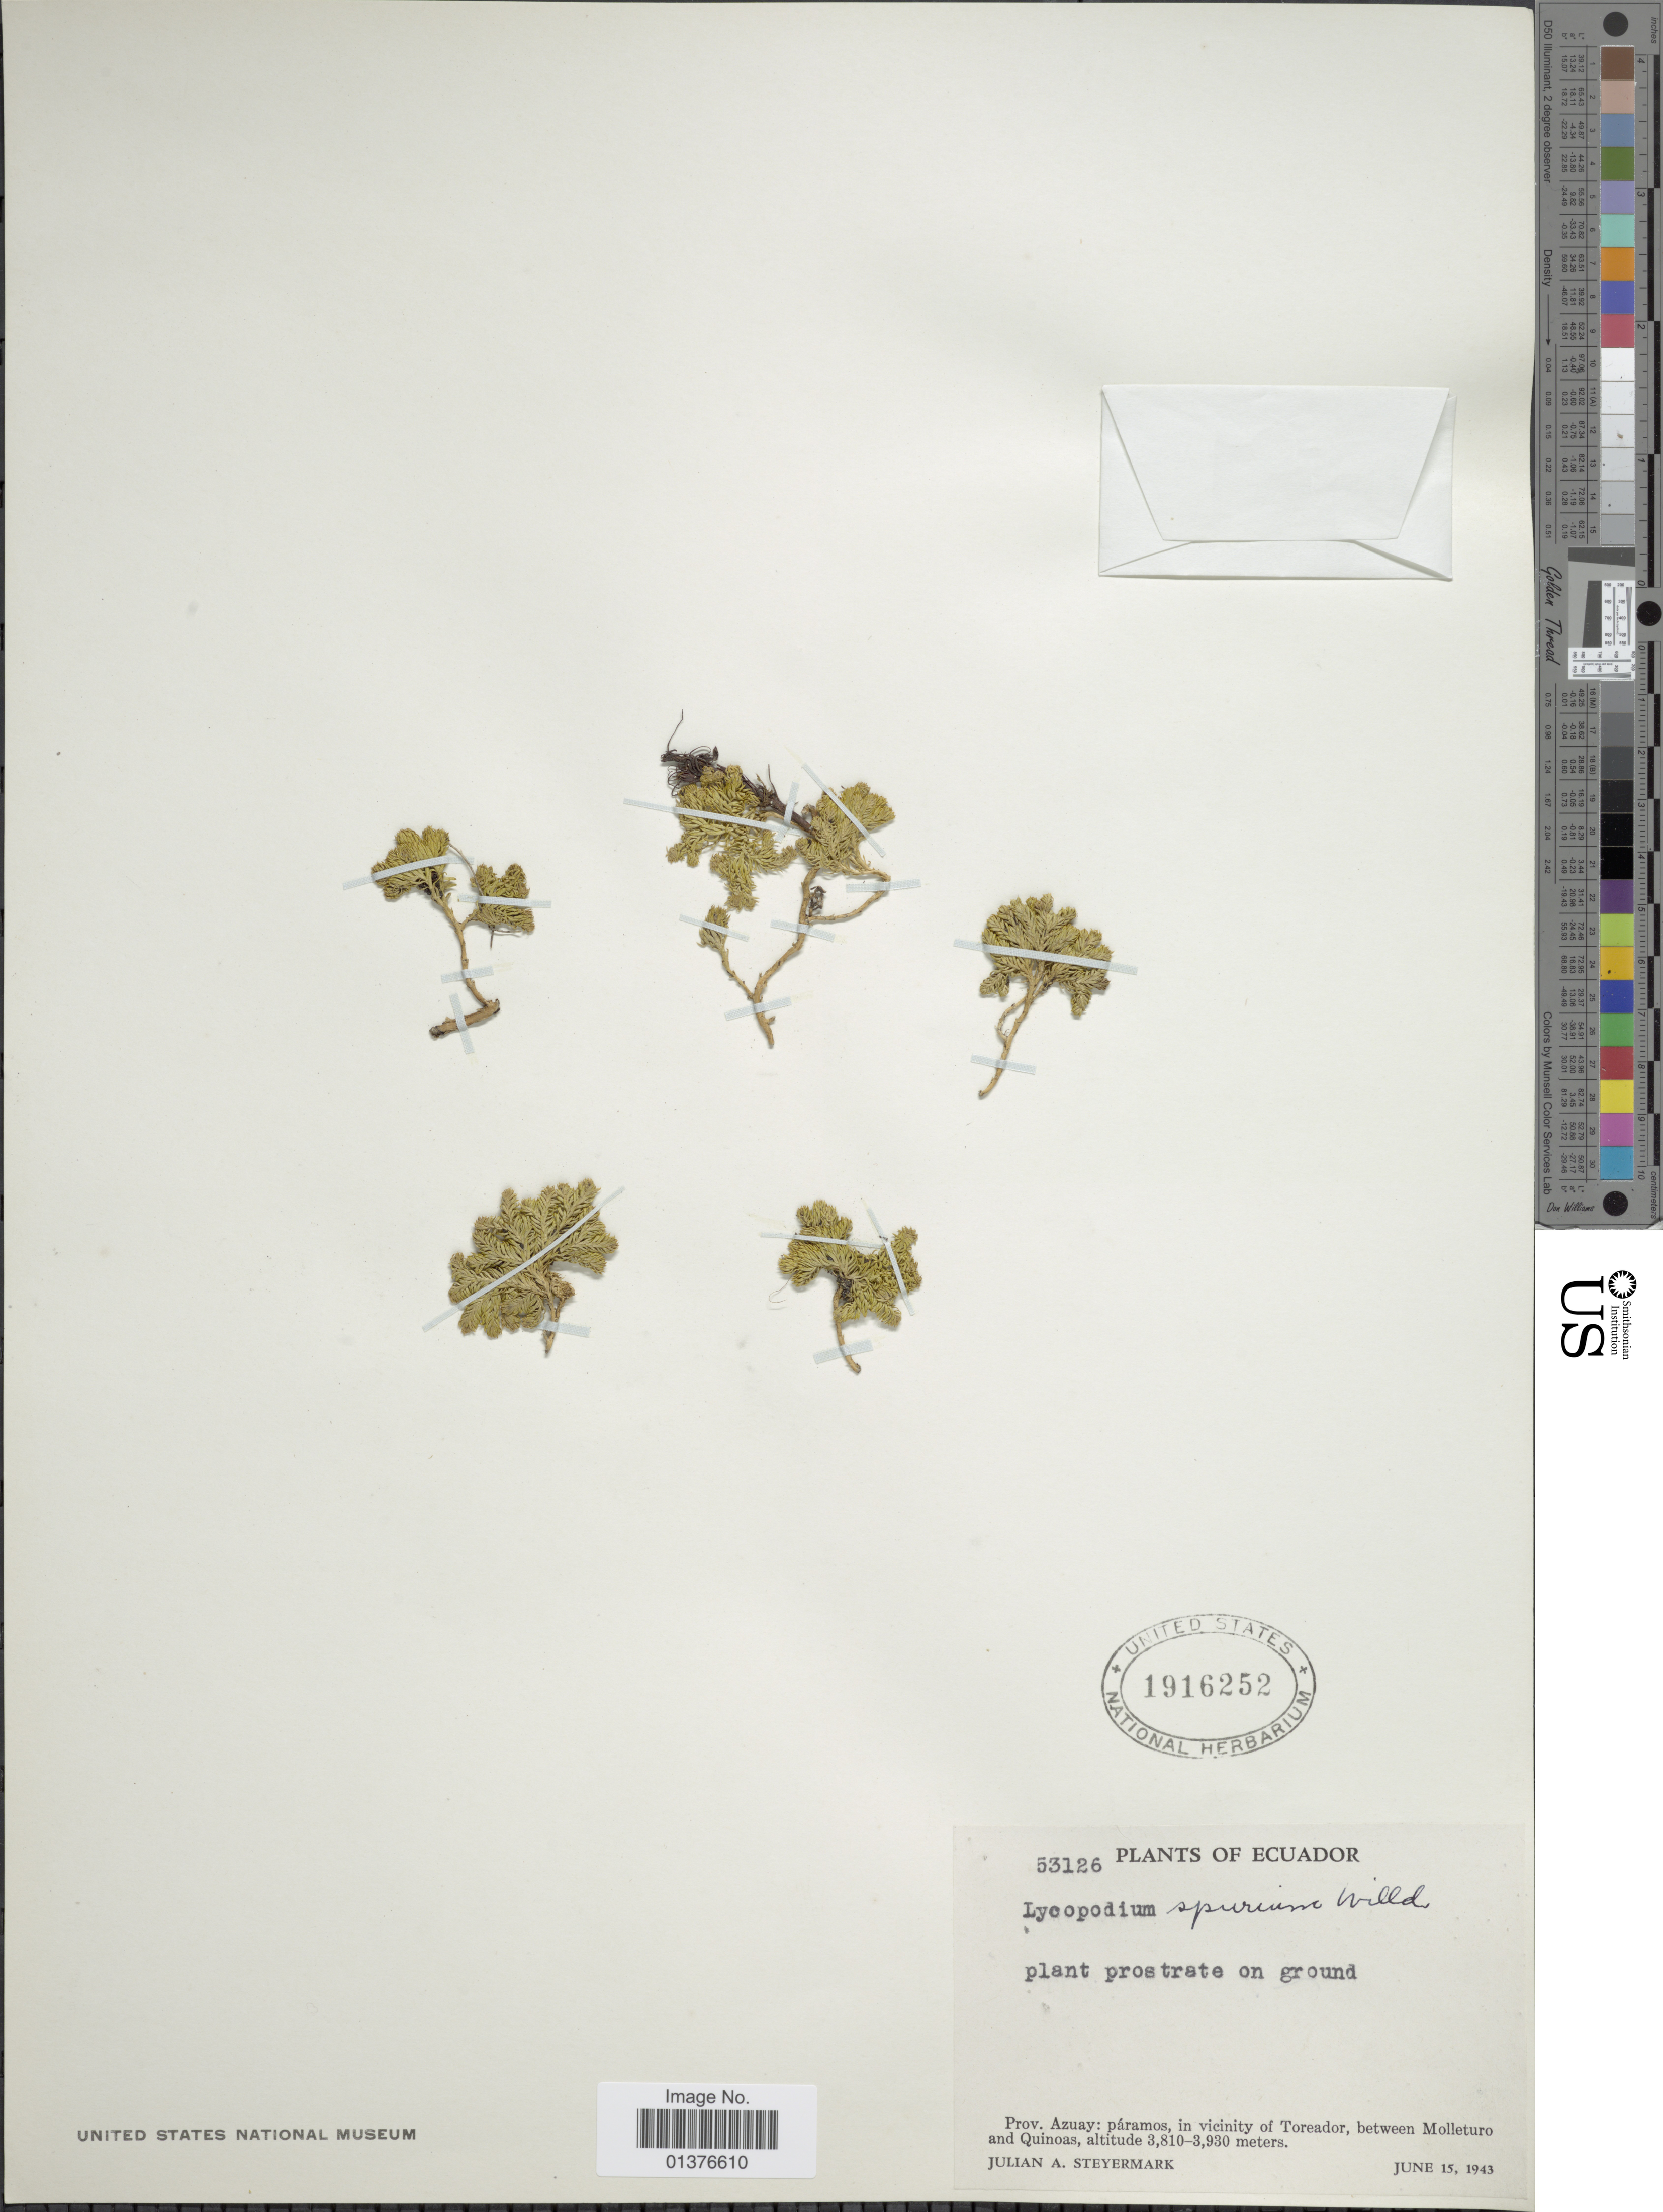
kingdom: Plantae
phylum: Tracheophyta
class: Lycopodiopsida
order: Lycopodiales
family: Lycopodiaceae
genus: Austrolycopodium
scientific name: Austrolycopodium magellanicum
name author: (P. Beauv.) Holub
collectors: J. Steyermark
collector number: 53126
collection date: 1943-06-15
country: Ecuador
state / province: Azuay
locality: Páramos in vicinity of Toreador, between Molleturo and Quinoas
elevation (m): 3810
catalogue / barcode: US 1916252